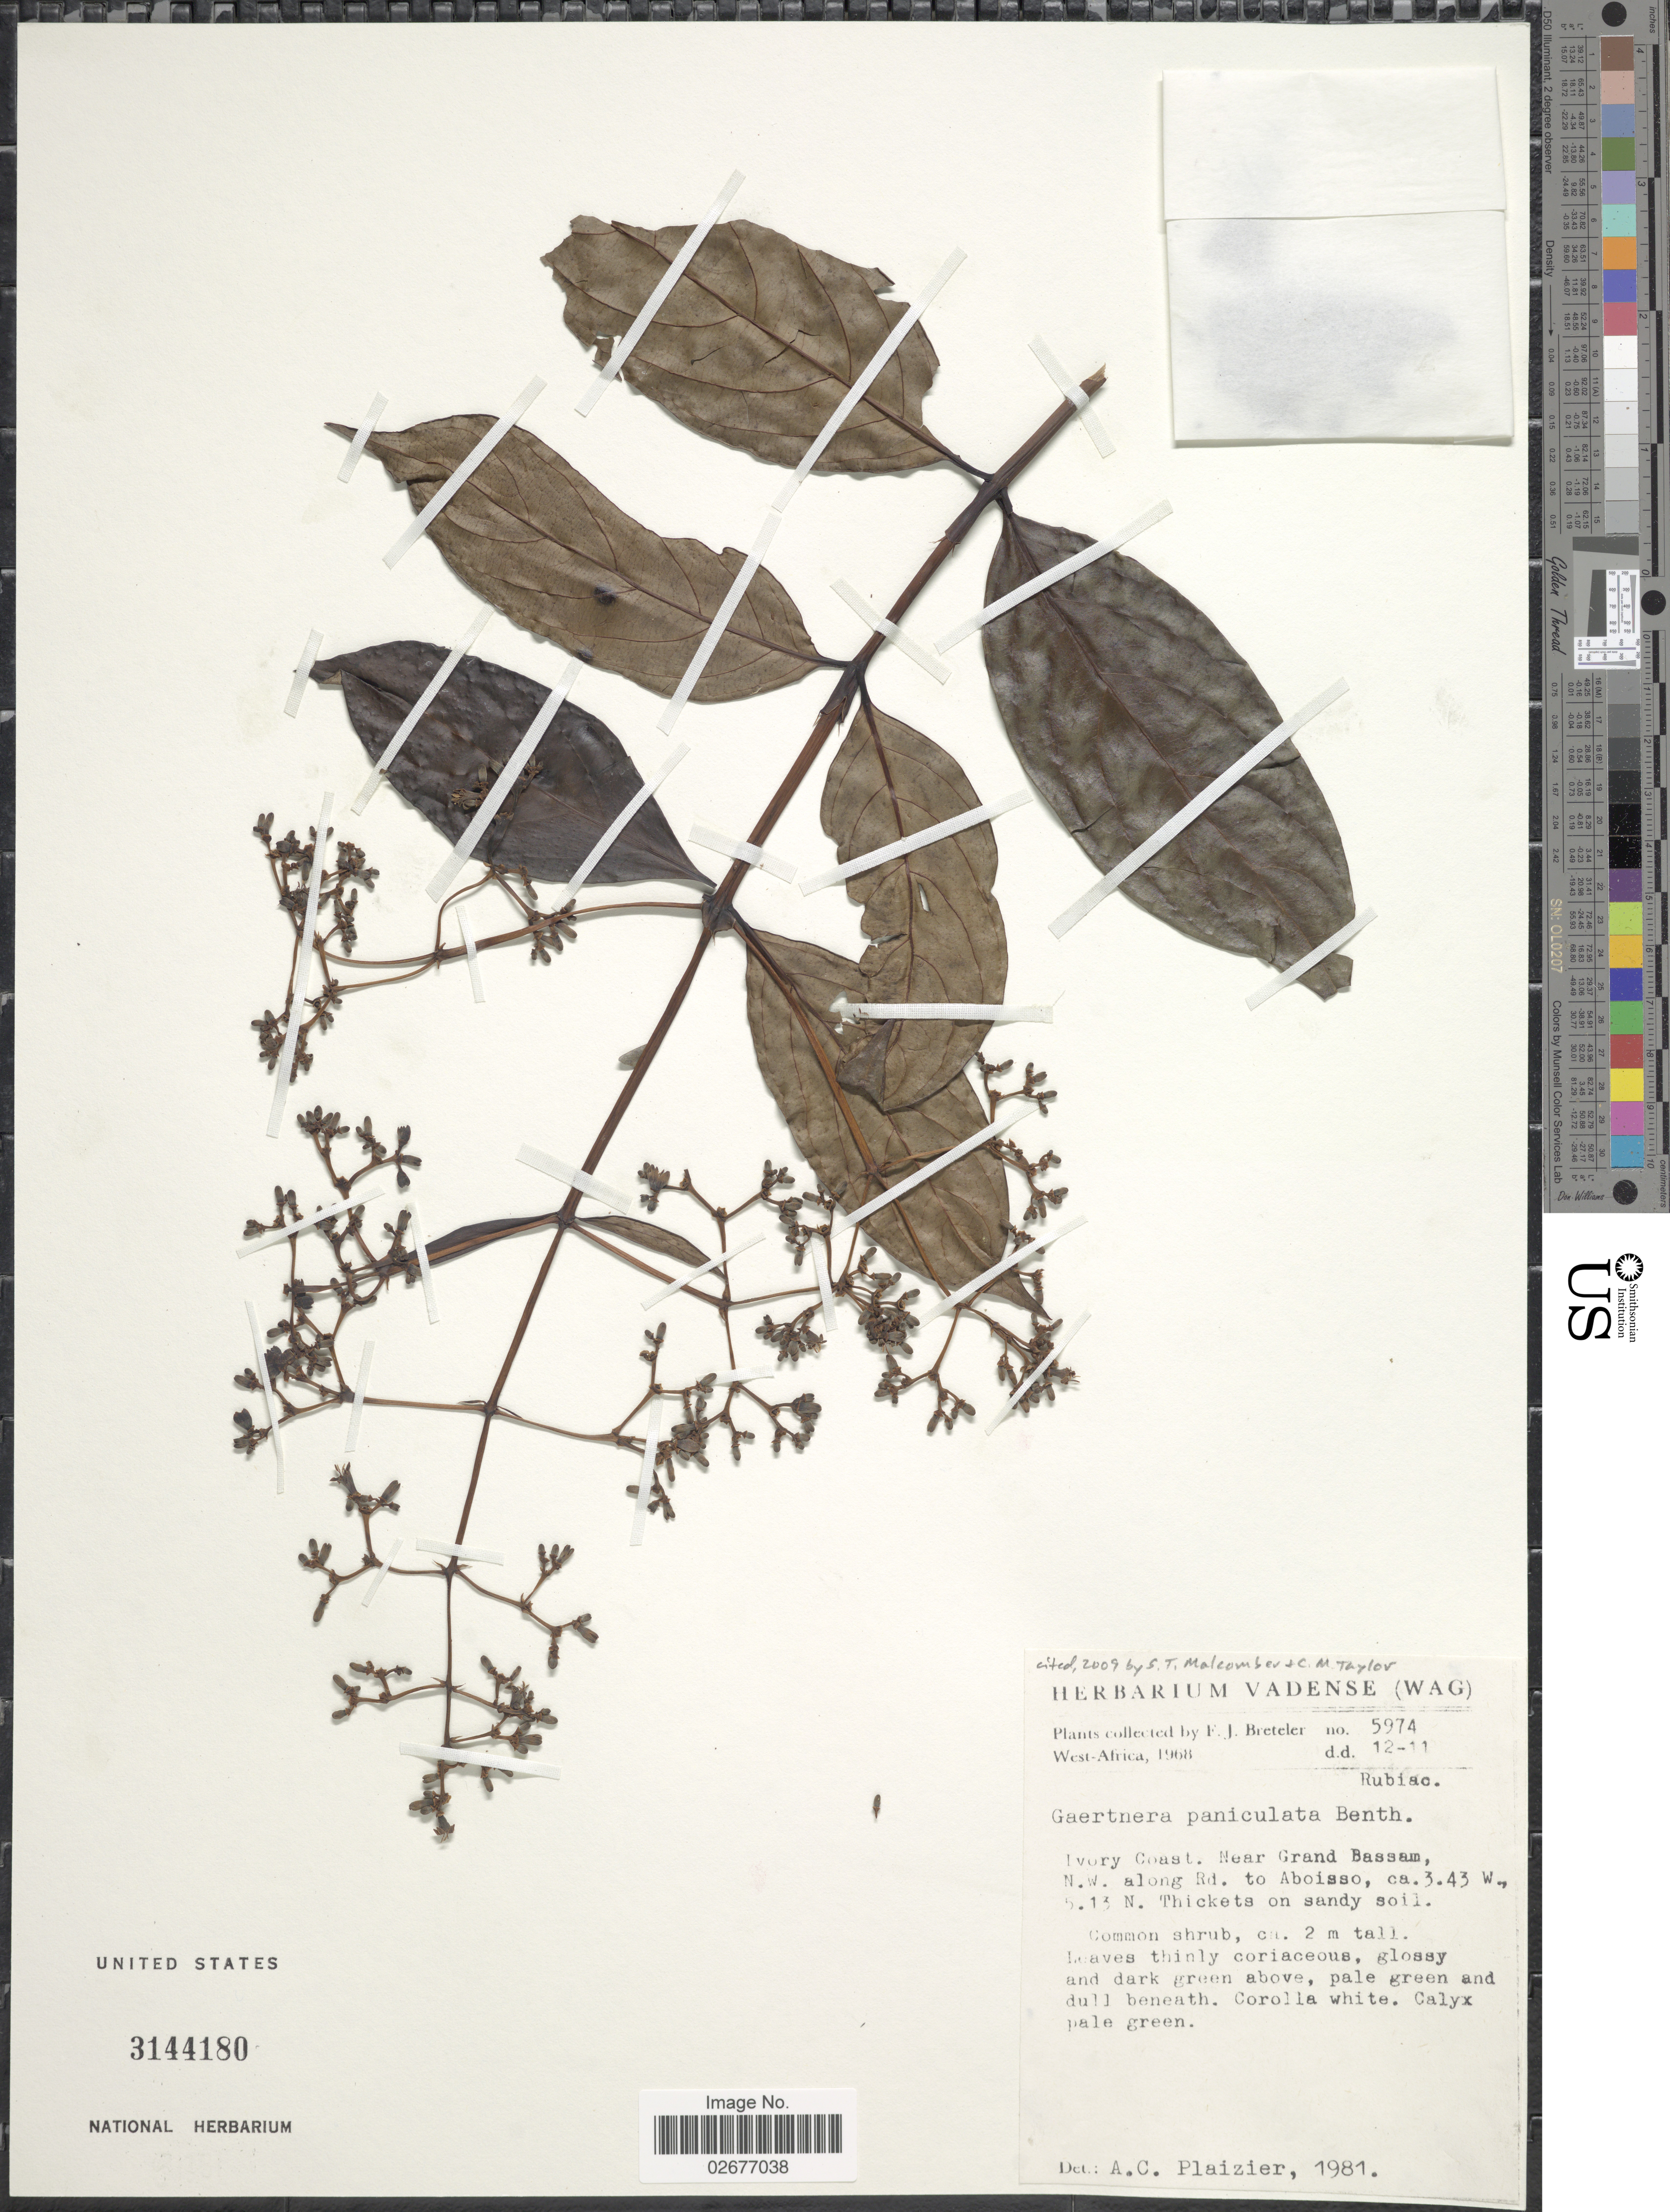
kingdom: Plantae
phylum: Tracheophyta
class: Magnoliopsida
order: Gentianales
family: Rubiaceae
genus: Gaertnera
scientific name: Gaertnera paniculata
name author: Benth.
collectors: F. J. Breteler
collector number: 5974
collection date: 1968-11-12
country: Ivory Coast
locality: West-Africa, Ivory Coast, Near Grand Bassam, N.W. along Rd., to Aboisso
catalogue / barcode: US 3144180